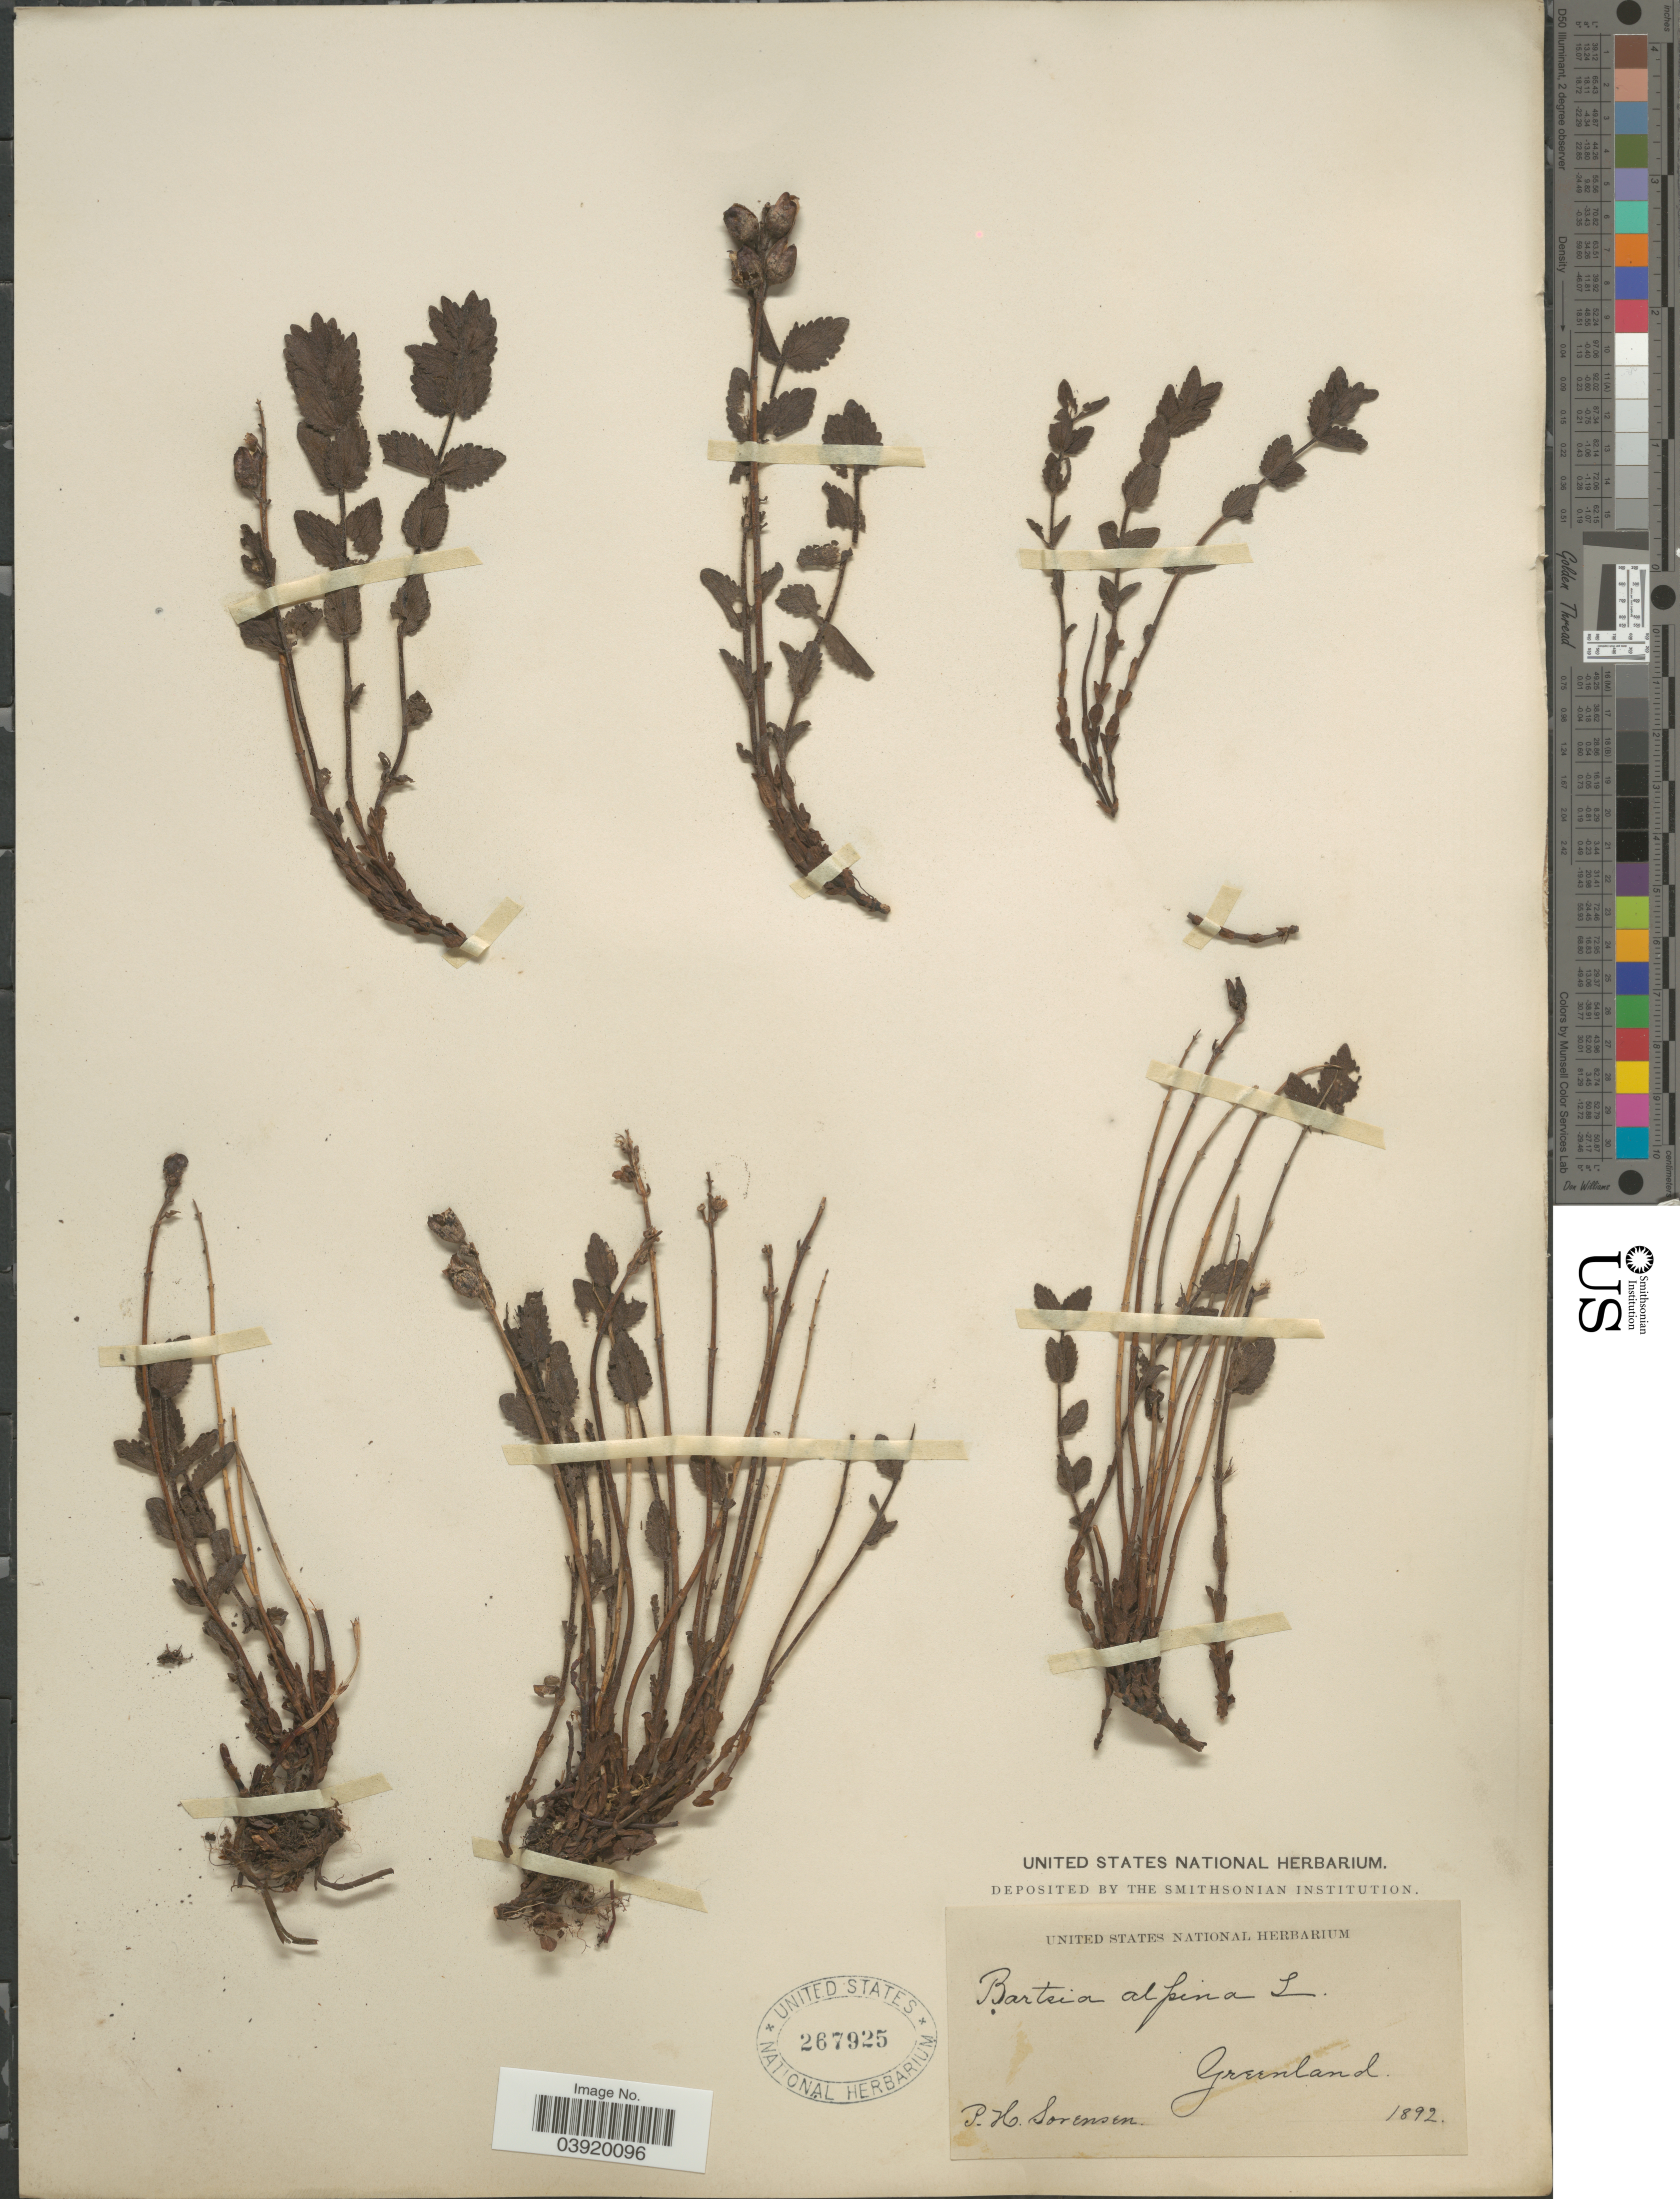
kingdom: Plantae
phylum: Tracheophyta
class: Magnoliopsida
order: Lamiales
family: Orobanchaceae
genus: Bartsia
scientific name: Bartsia alpina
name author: L.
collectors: P. Sorensen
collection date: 1892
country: Greenland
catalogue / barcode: US 267925